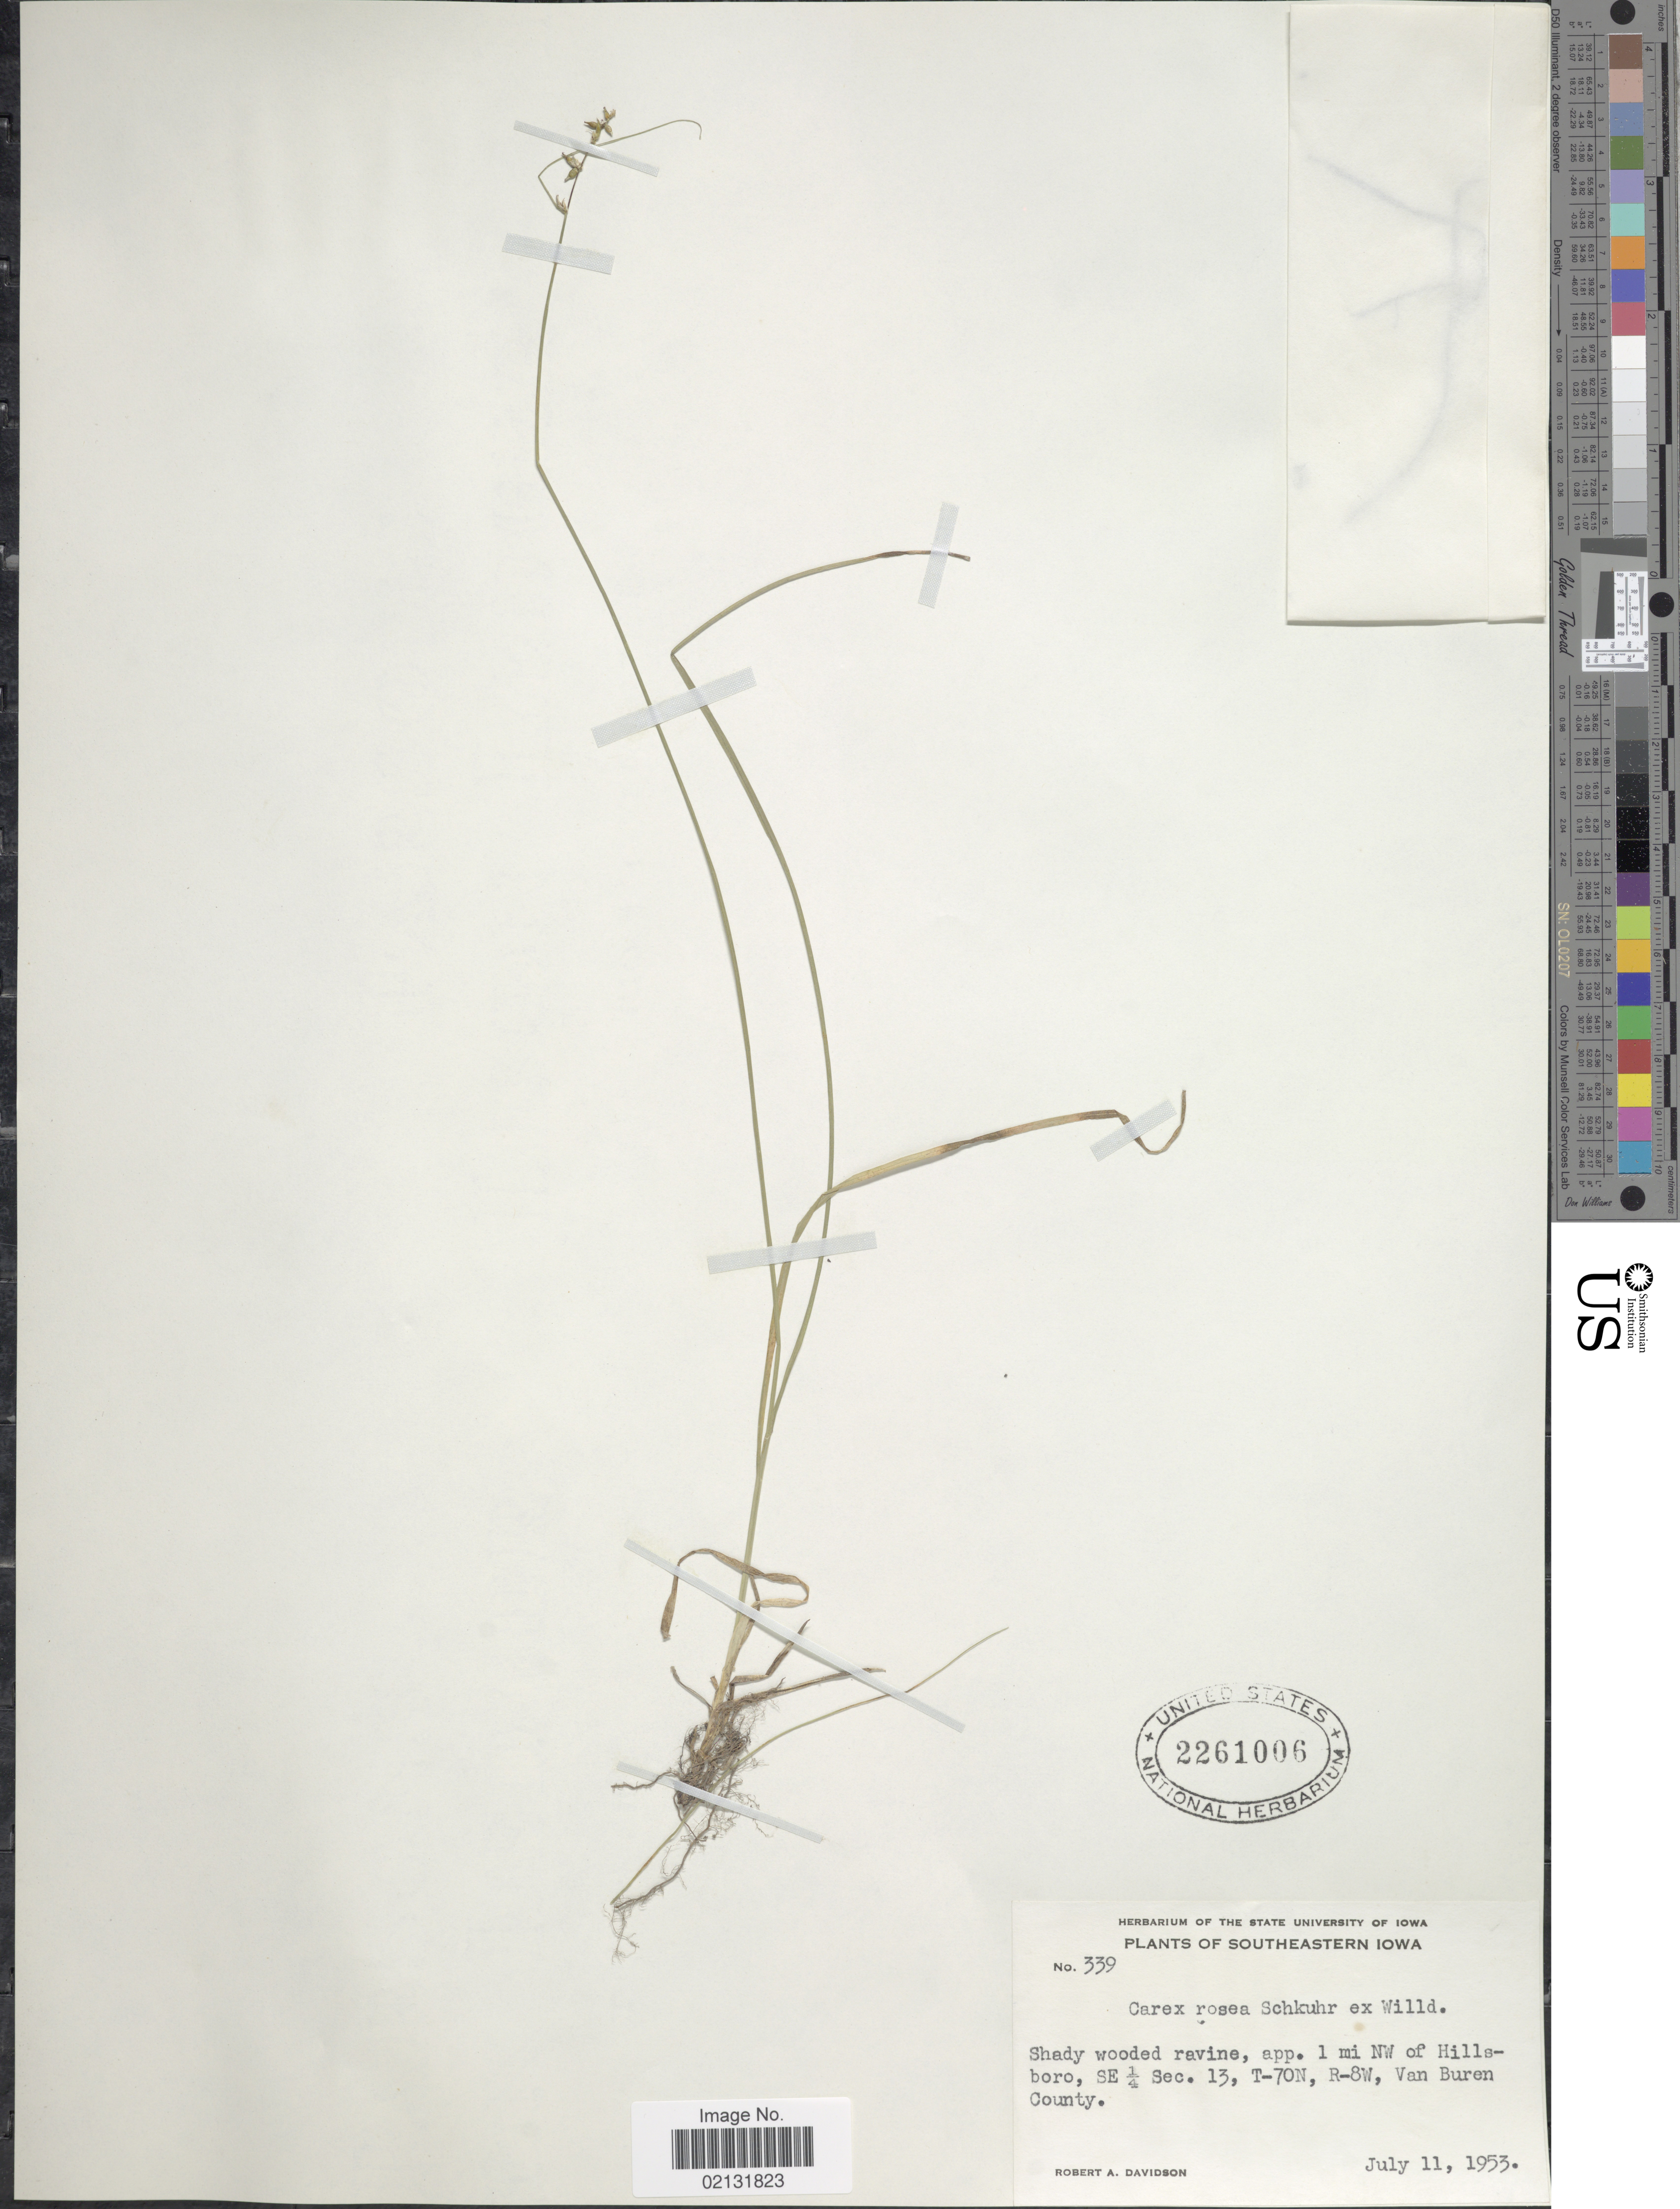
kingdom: Plantae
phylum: Tracheophyta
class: Liliopsida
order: Poales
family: Cyperaceae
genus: Carex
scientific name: Carex rosea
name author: Willd.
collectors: R. A. Davidson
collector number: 339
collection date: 1953-07-11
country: United States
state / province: Iowa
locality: Southern Iowa, 1 mi NW of Hillsboro, SE ¼ Sec. 13, T-70 N, R-8W, Van Buren County.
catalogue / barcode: US 2261006